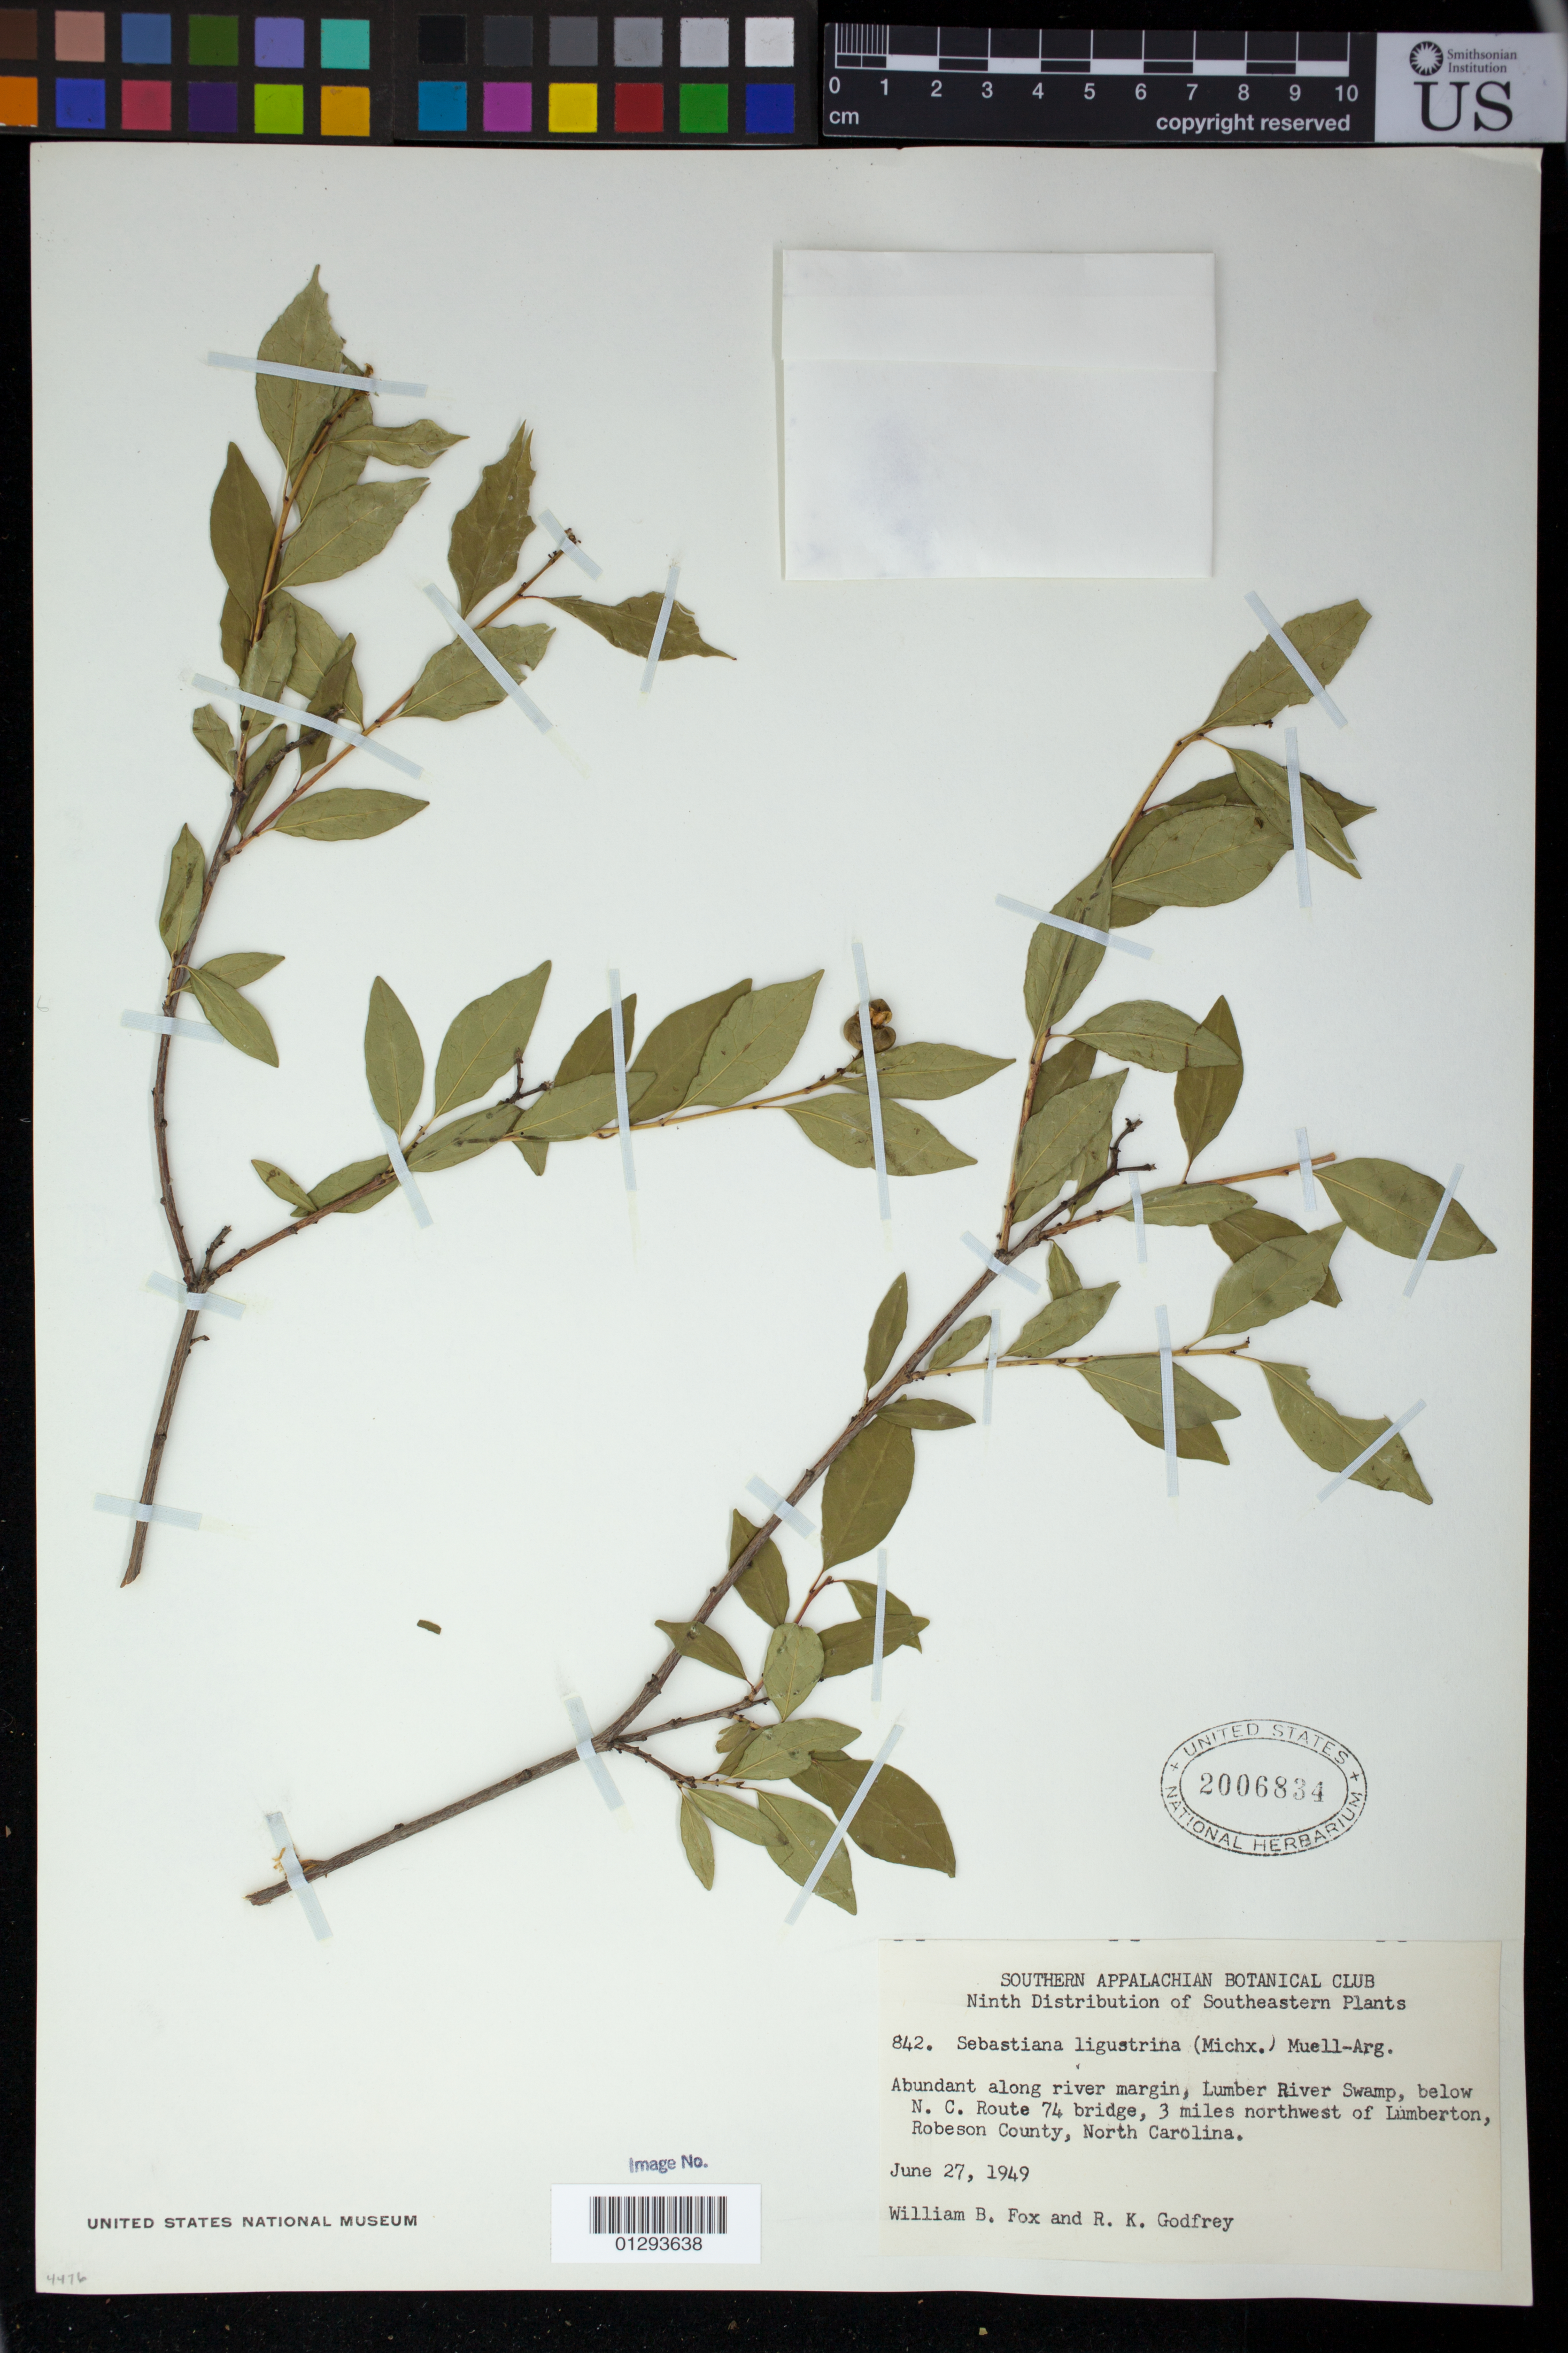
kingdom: Plantae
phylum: Tracheophyta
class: Magnoliopsida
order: Malpighiales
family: Euphorbiaceae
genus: Sebastiania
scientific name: Sebastiania fruticosa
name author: (Bartram) Fernald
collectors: W. B. Fox & R. K. Godfrey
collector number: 842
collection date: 1949-06-27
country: United States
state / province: North Carolina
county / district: Robeson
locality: Along river margin, Lumber River Swamp, below N.C. Route 74 bridge, 3 miles northwest of Lumberton.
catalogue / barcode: US 2006834